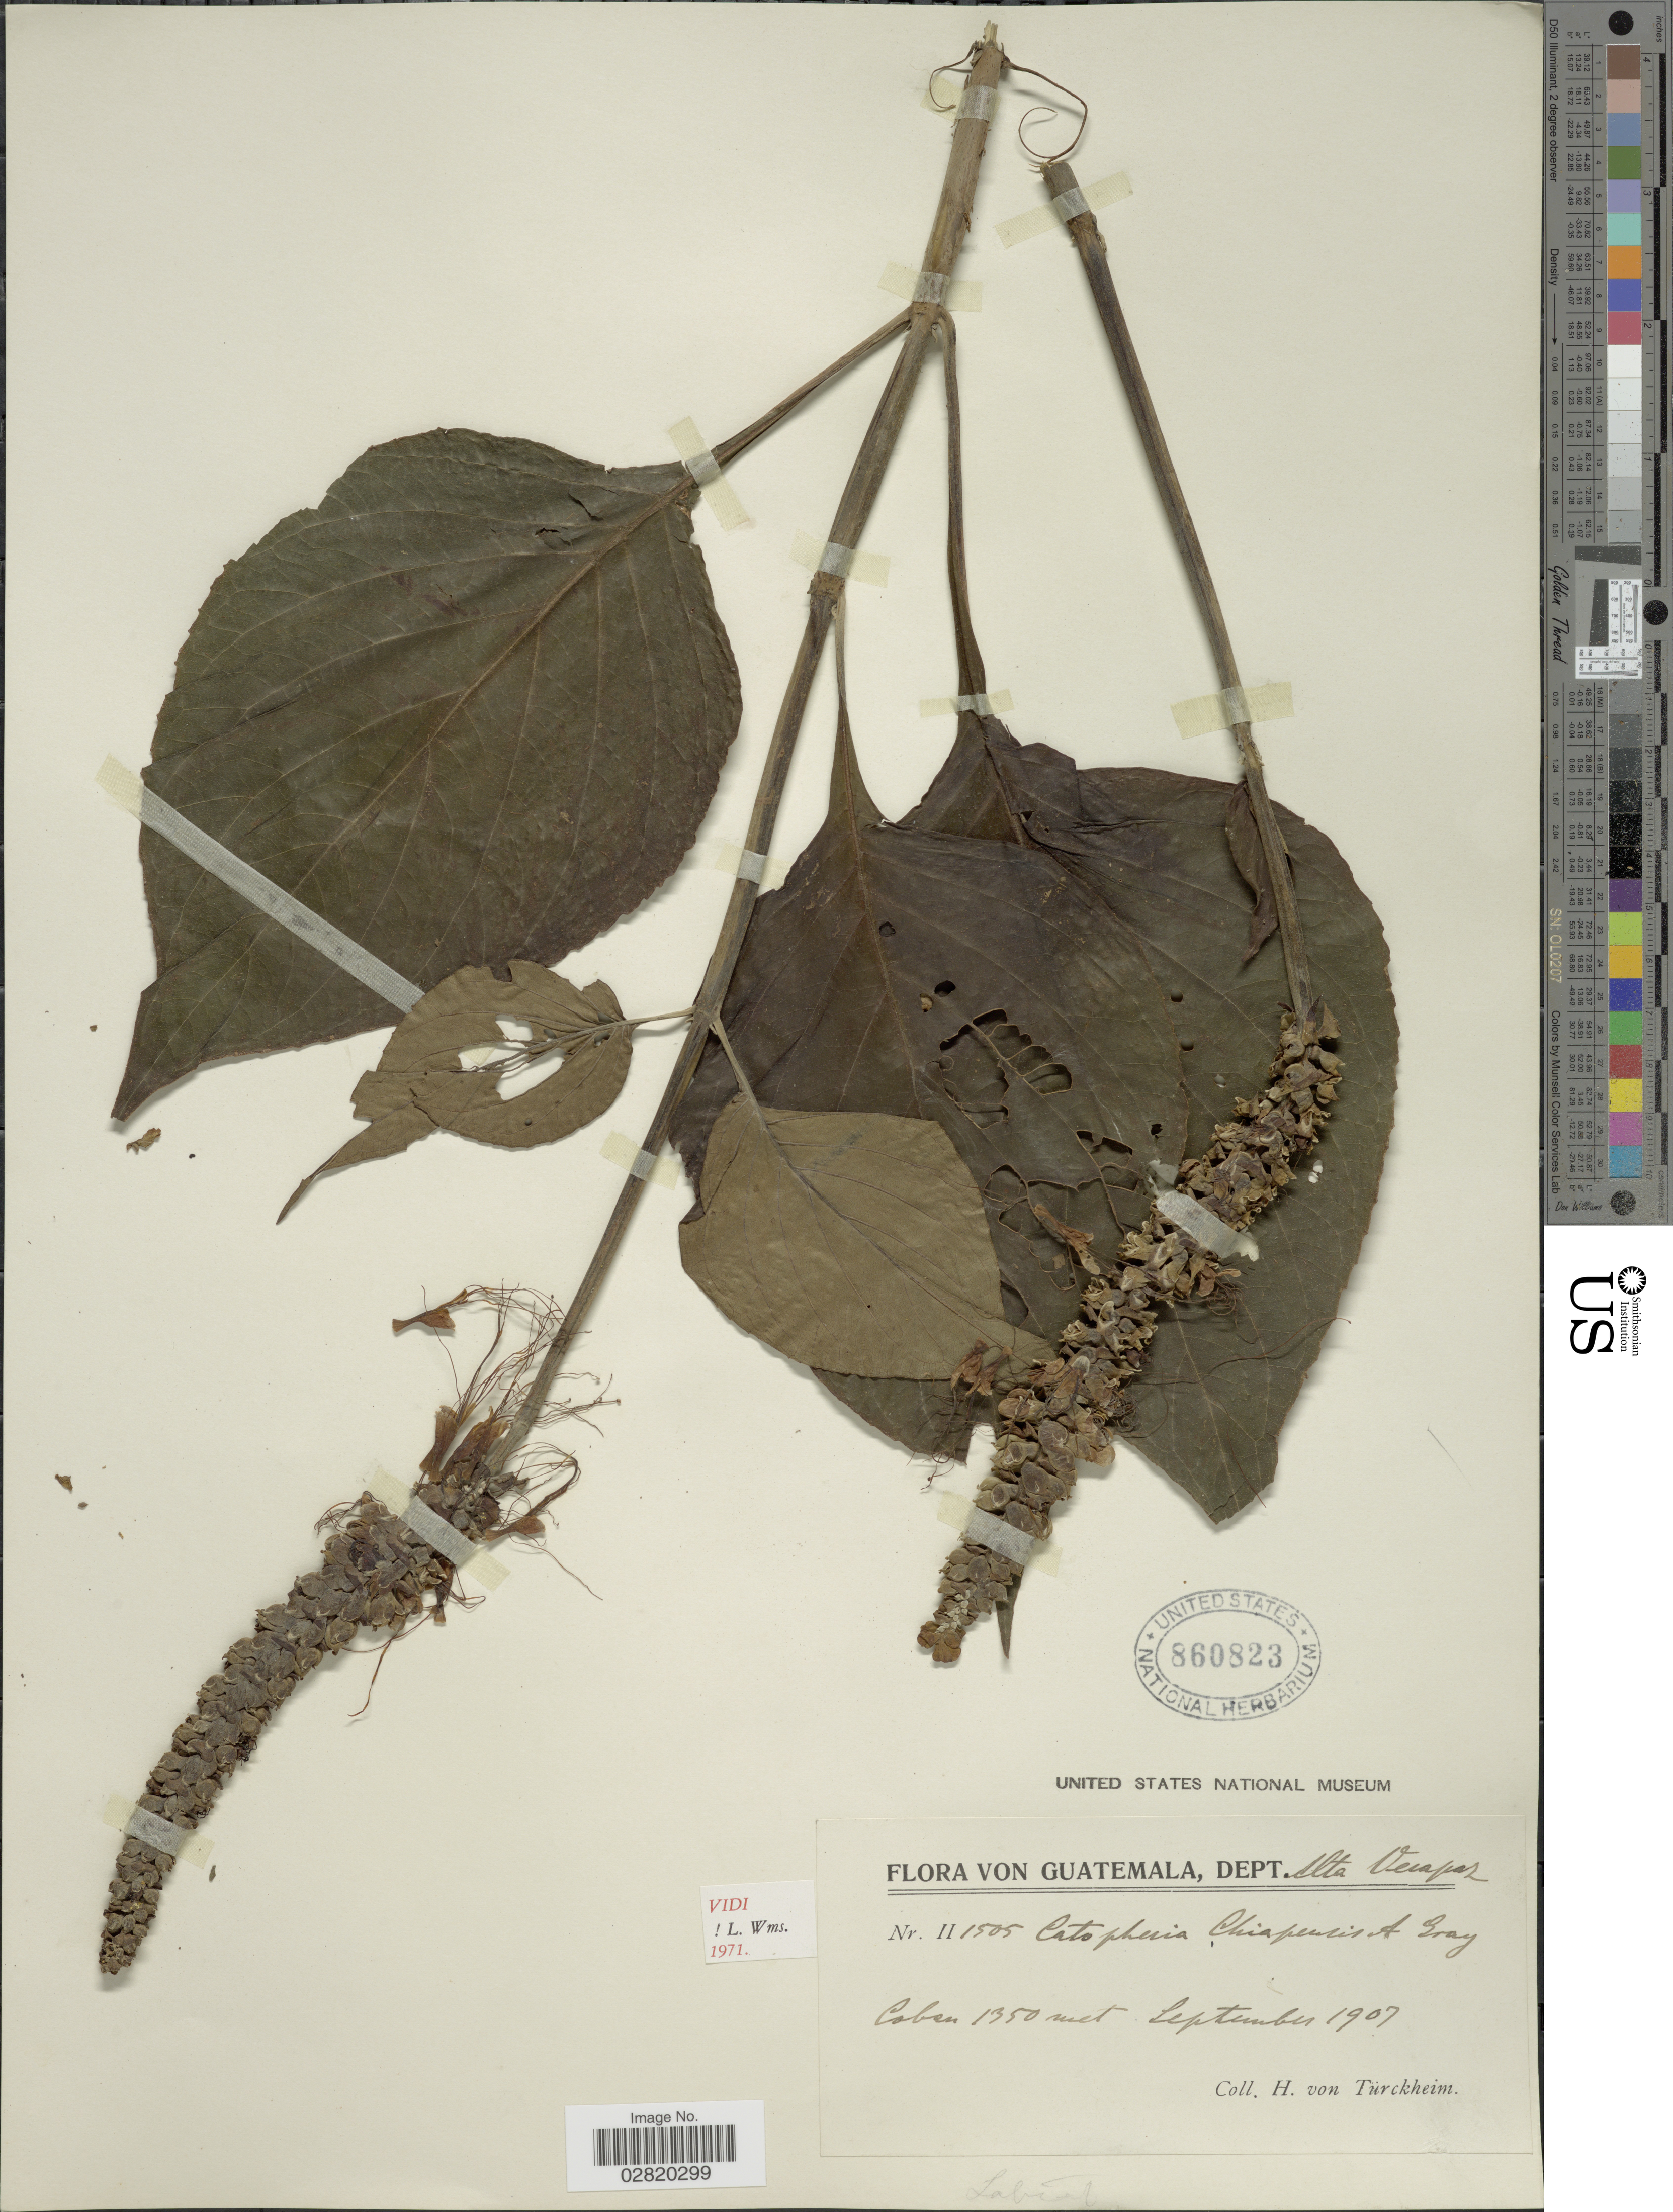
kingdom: Plantae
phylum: Tracheophyta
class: Magnoliopsida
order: Lamiales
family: Lamiaceae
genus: Catoferia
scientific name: Catoferia chiapensis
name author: A. Gray ex Benth.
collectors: H. von Türckheim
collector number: II1505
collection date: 1907-09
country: Guatemala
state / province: Alta Verapaz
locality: Dept. Alta Verapaz. Coban.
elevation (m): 1350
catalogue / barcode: US 860823